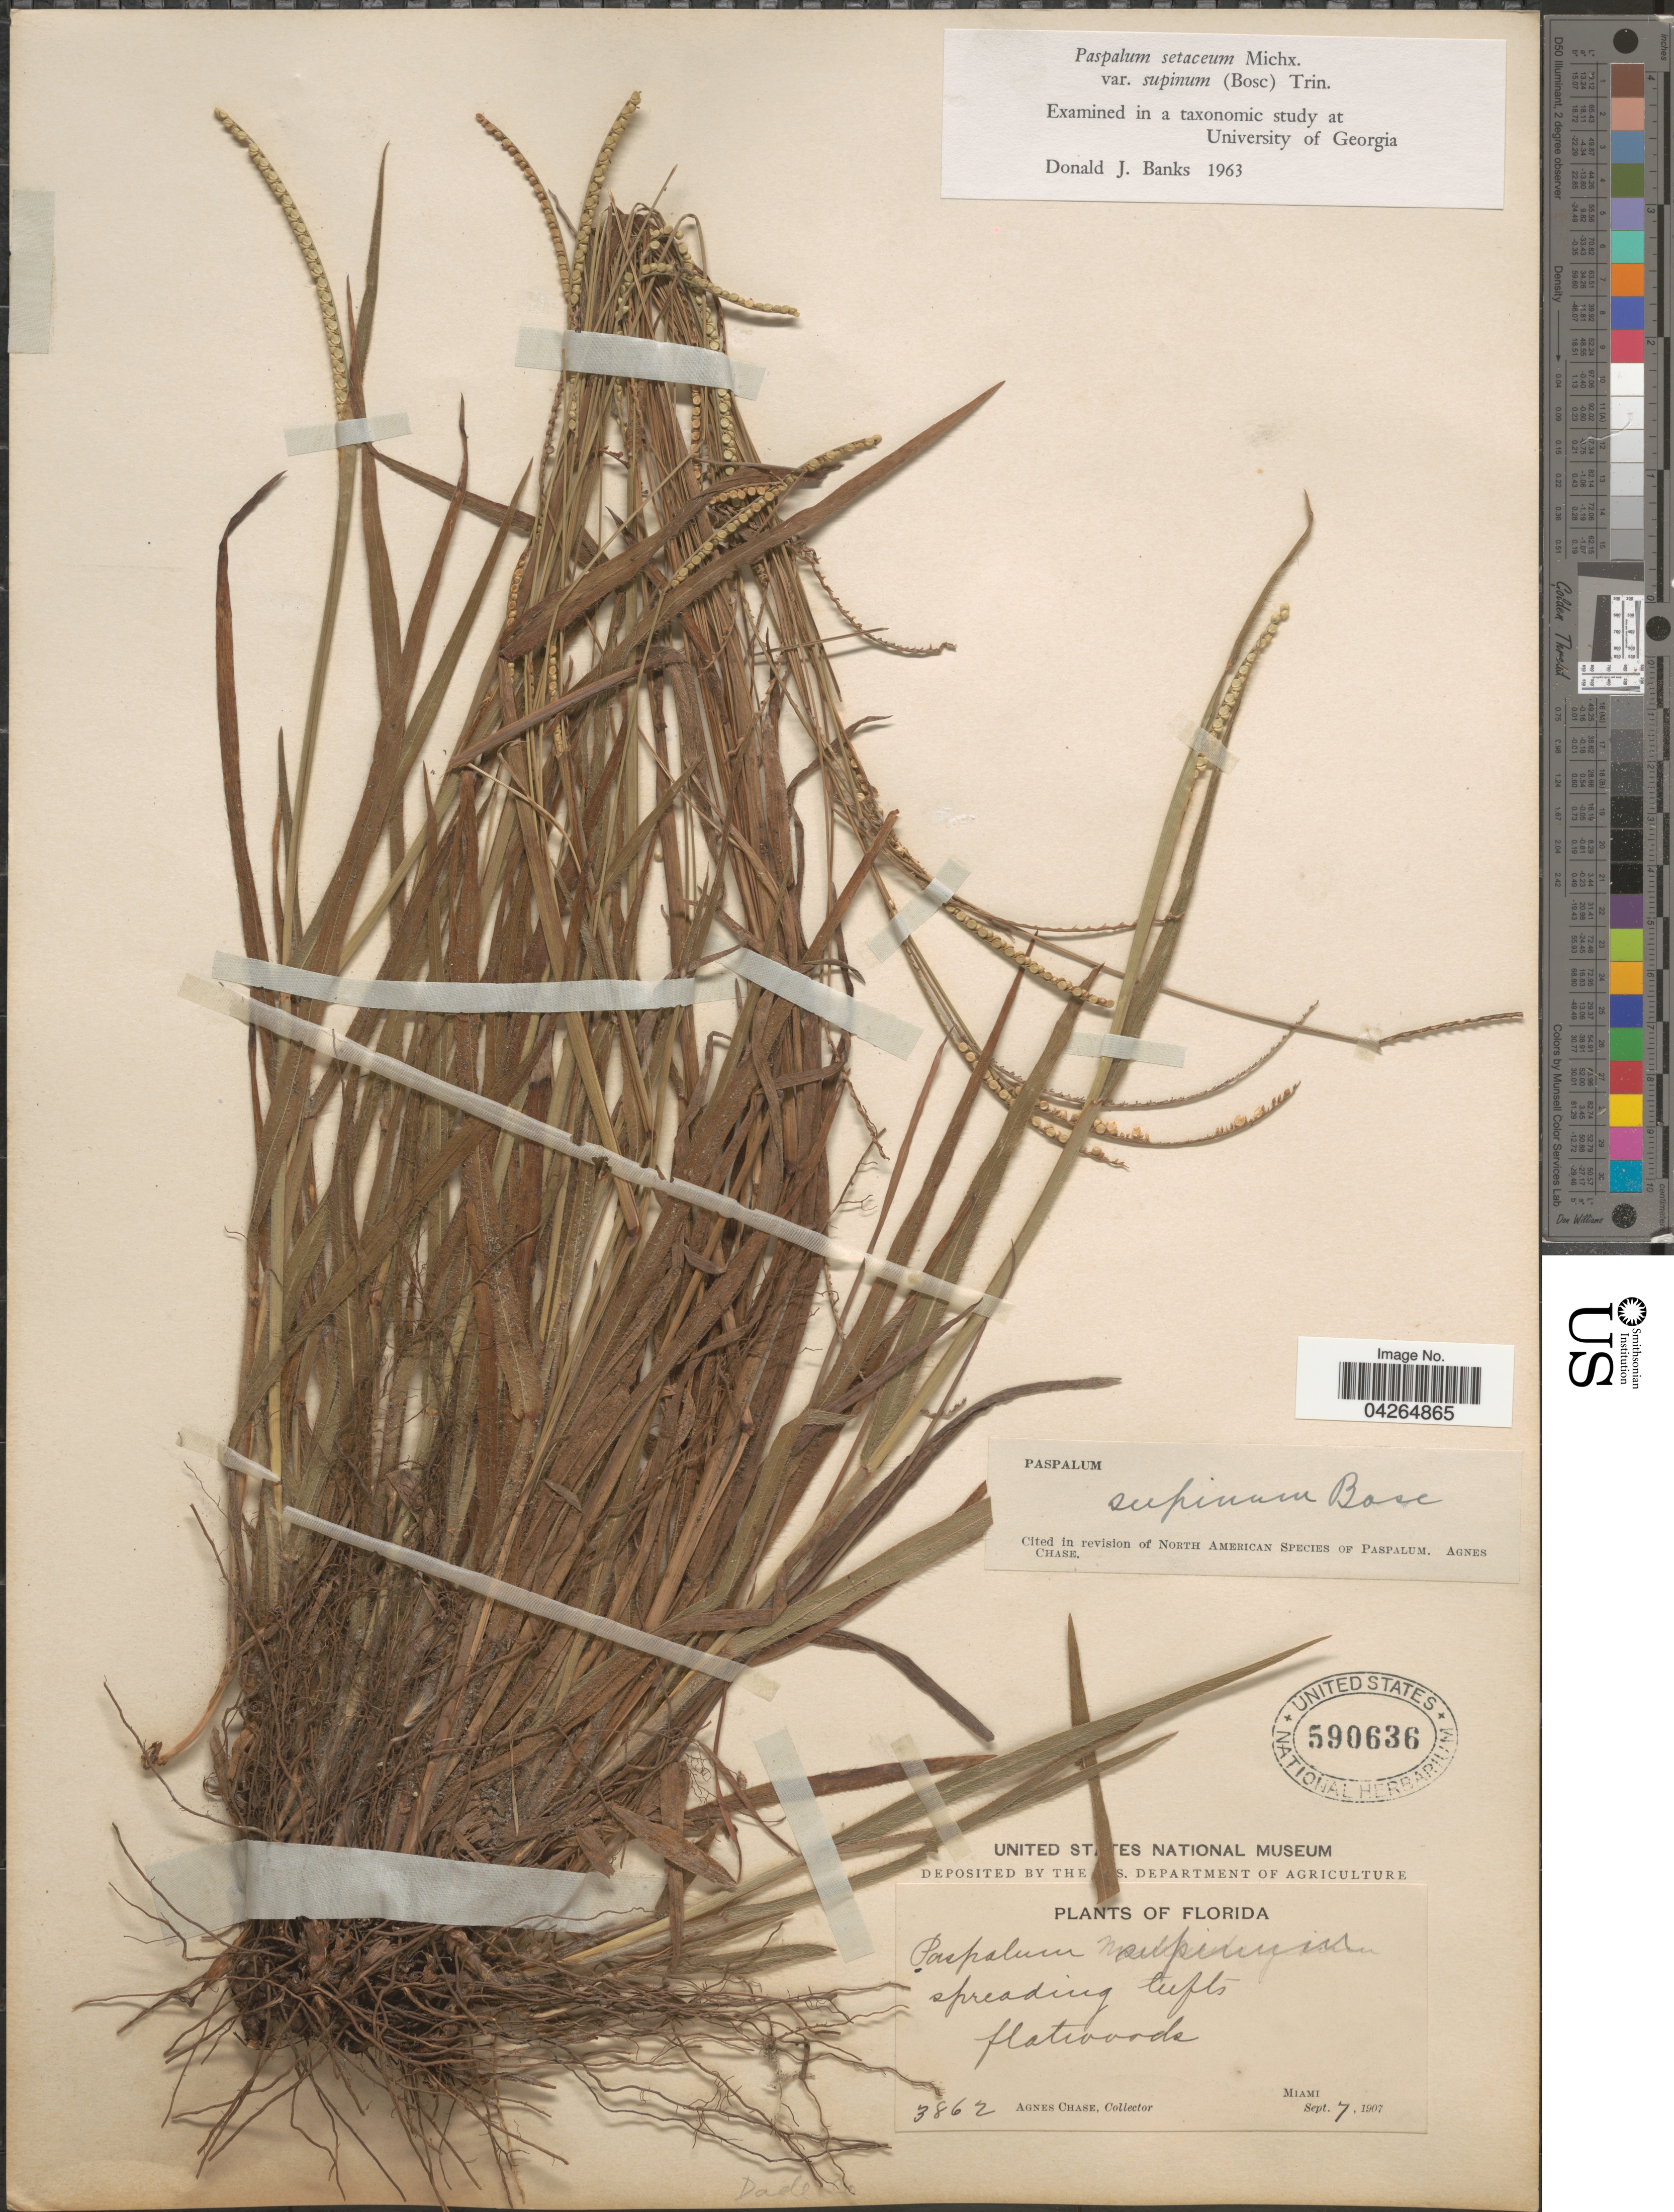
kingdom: Plantae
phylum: Tracheophyta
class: Liliopsida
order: Poales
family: Poaceae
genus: Paspalum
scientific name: Paspalum setaceum var. supinum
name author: (Bosc ex Poir.) Trin.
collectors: A. Chase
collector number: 3862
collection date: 1907-09-07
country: United States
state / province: Florida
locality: Miami. Dade Co.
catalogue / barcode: US 590636